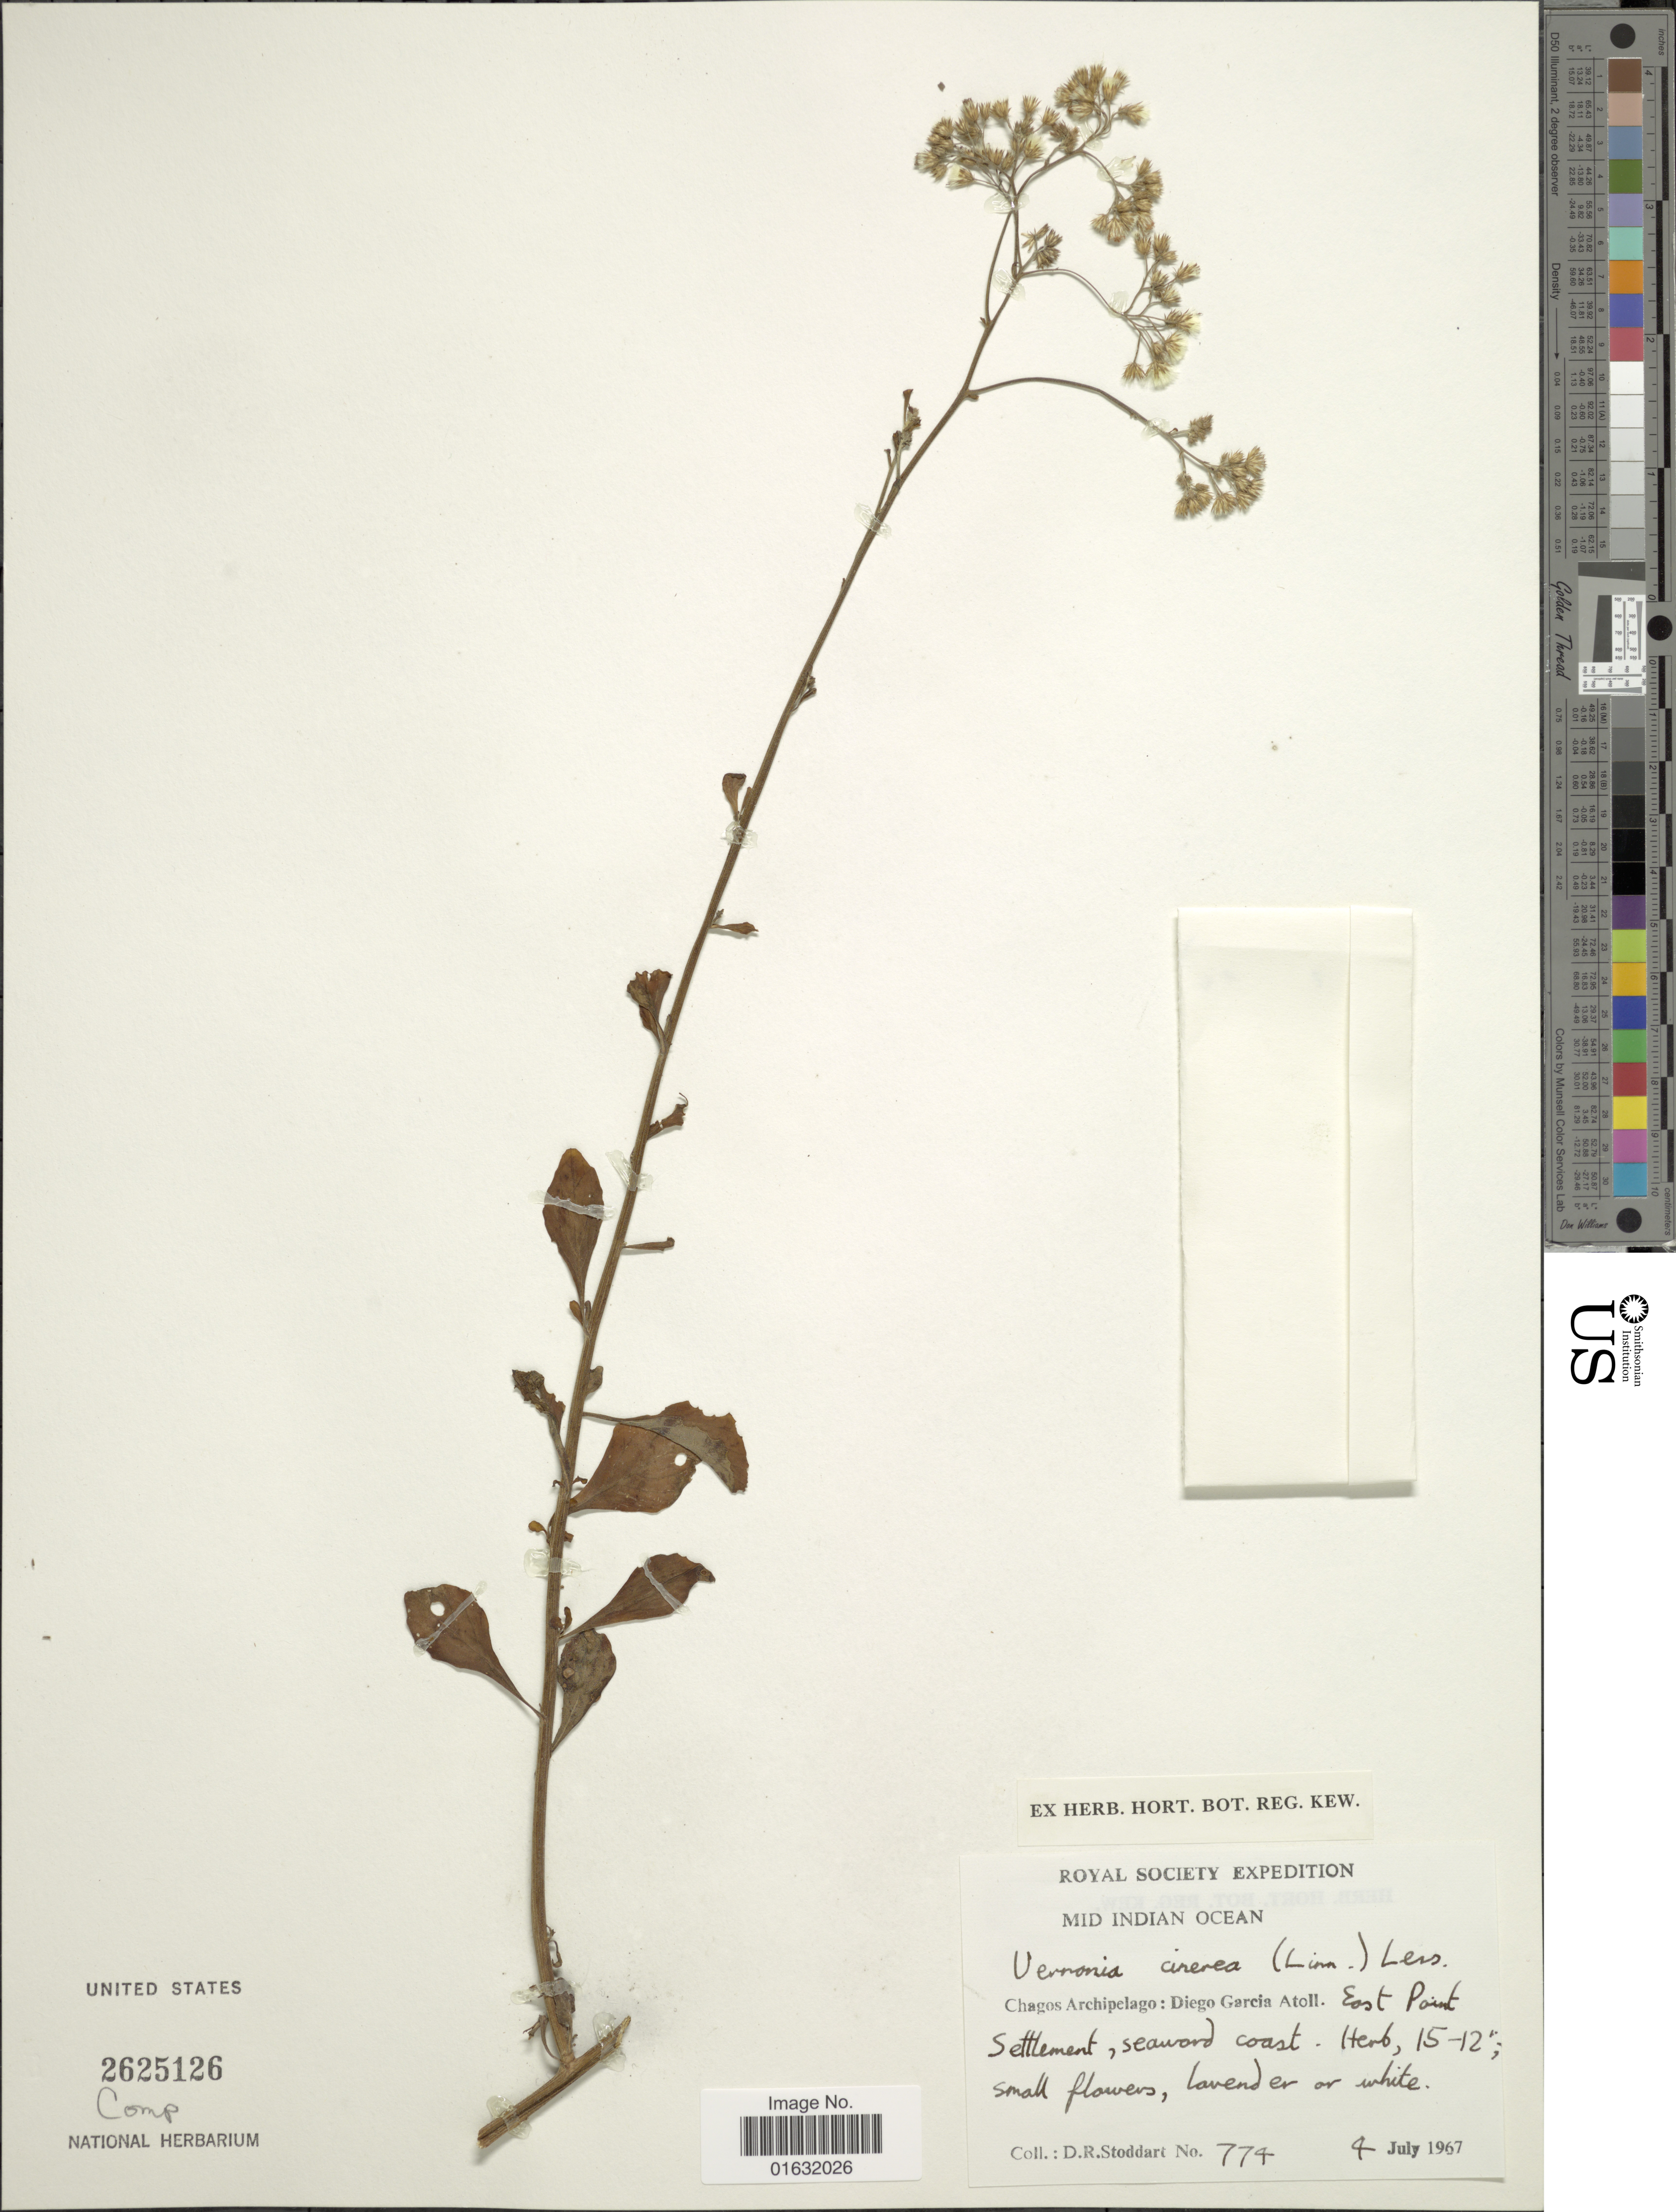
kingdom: Plantae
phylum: Tracheophyta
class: Magnoliopsida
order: Asterales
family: Asteraceae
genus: Cyanthillium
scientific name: Cyanthillium cinereum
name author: (L.) H. Rob.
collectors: D. R. Stoddart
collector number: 774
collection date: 1967-07-04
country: British Indian Ocean Territory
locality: Mid Indian Ocean, Chagos Archipelago: Diego Garcia, east point Settlement, seaword coast. [interpreted]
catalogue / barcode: US 2625126